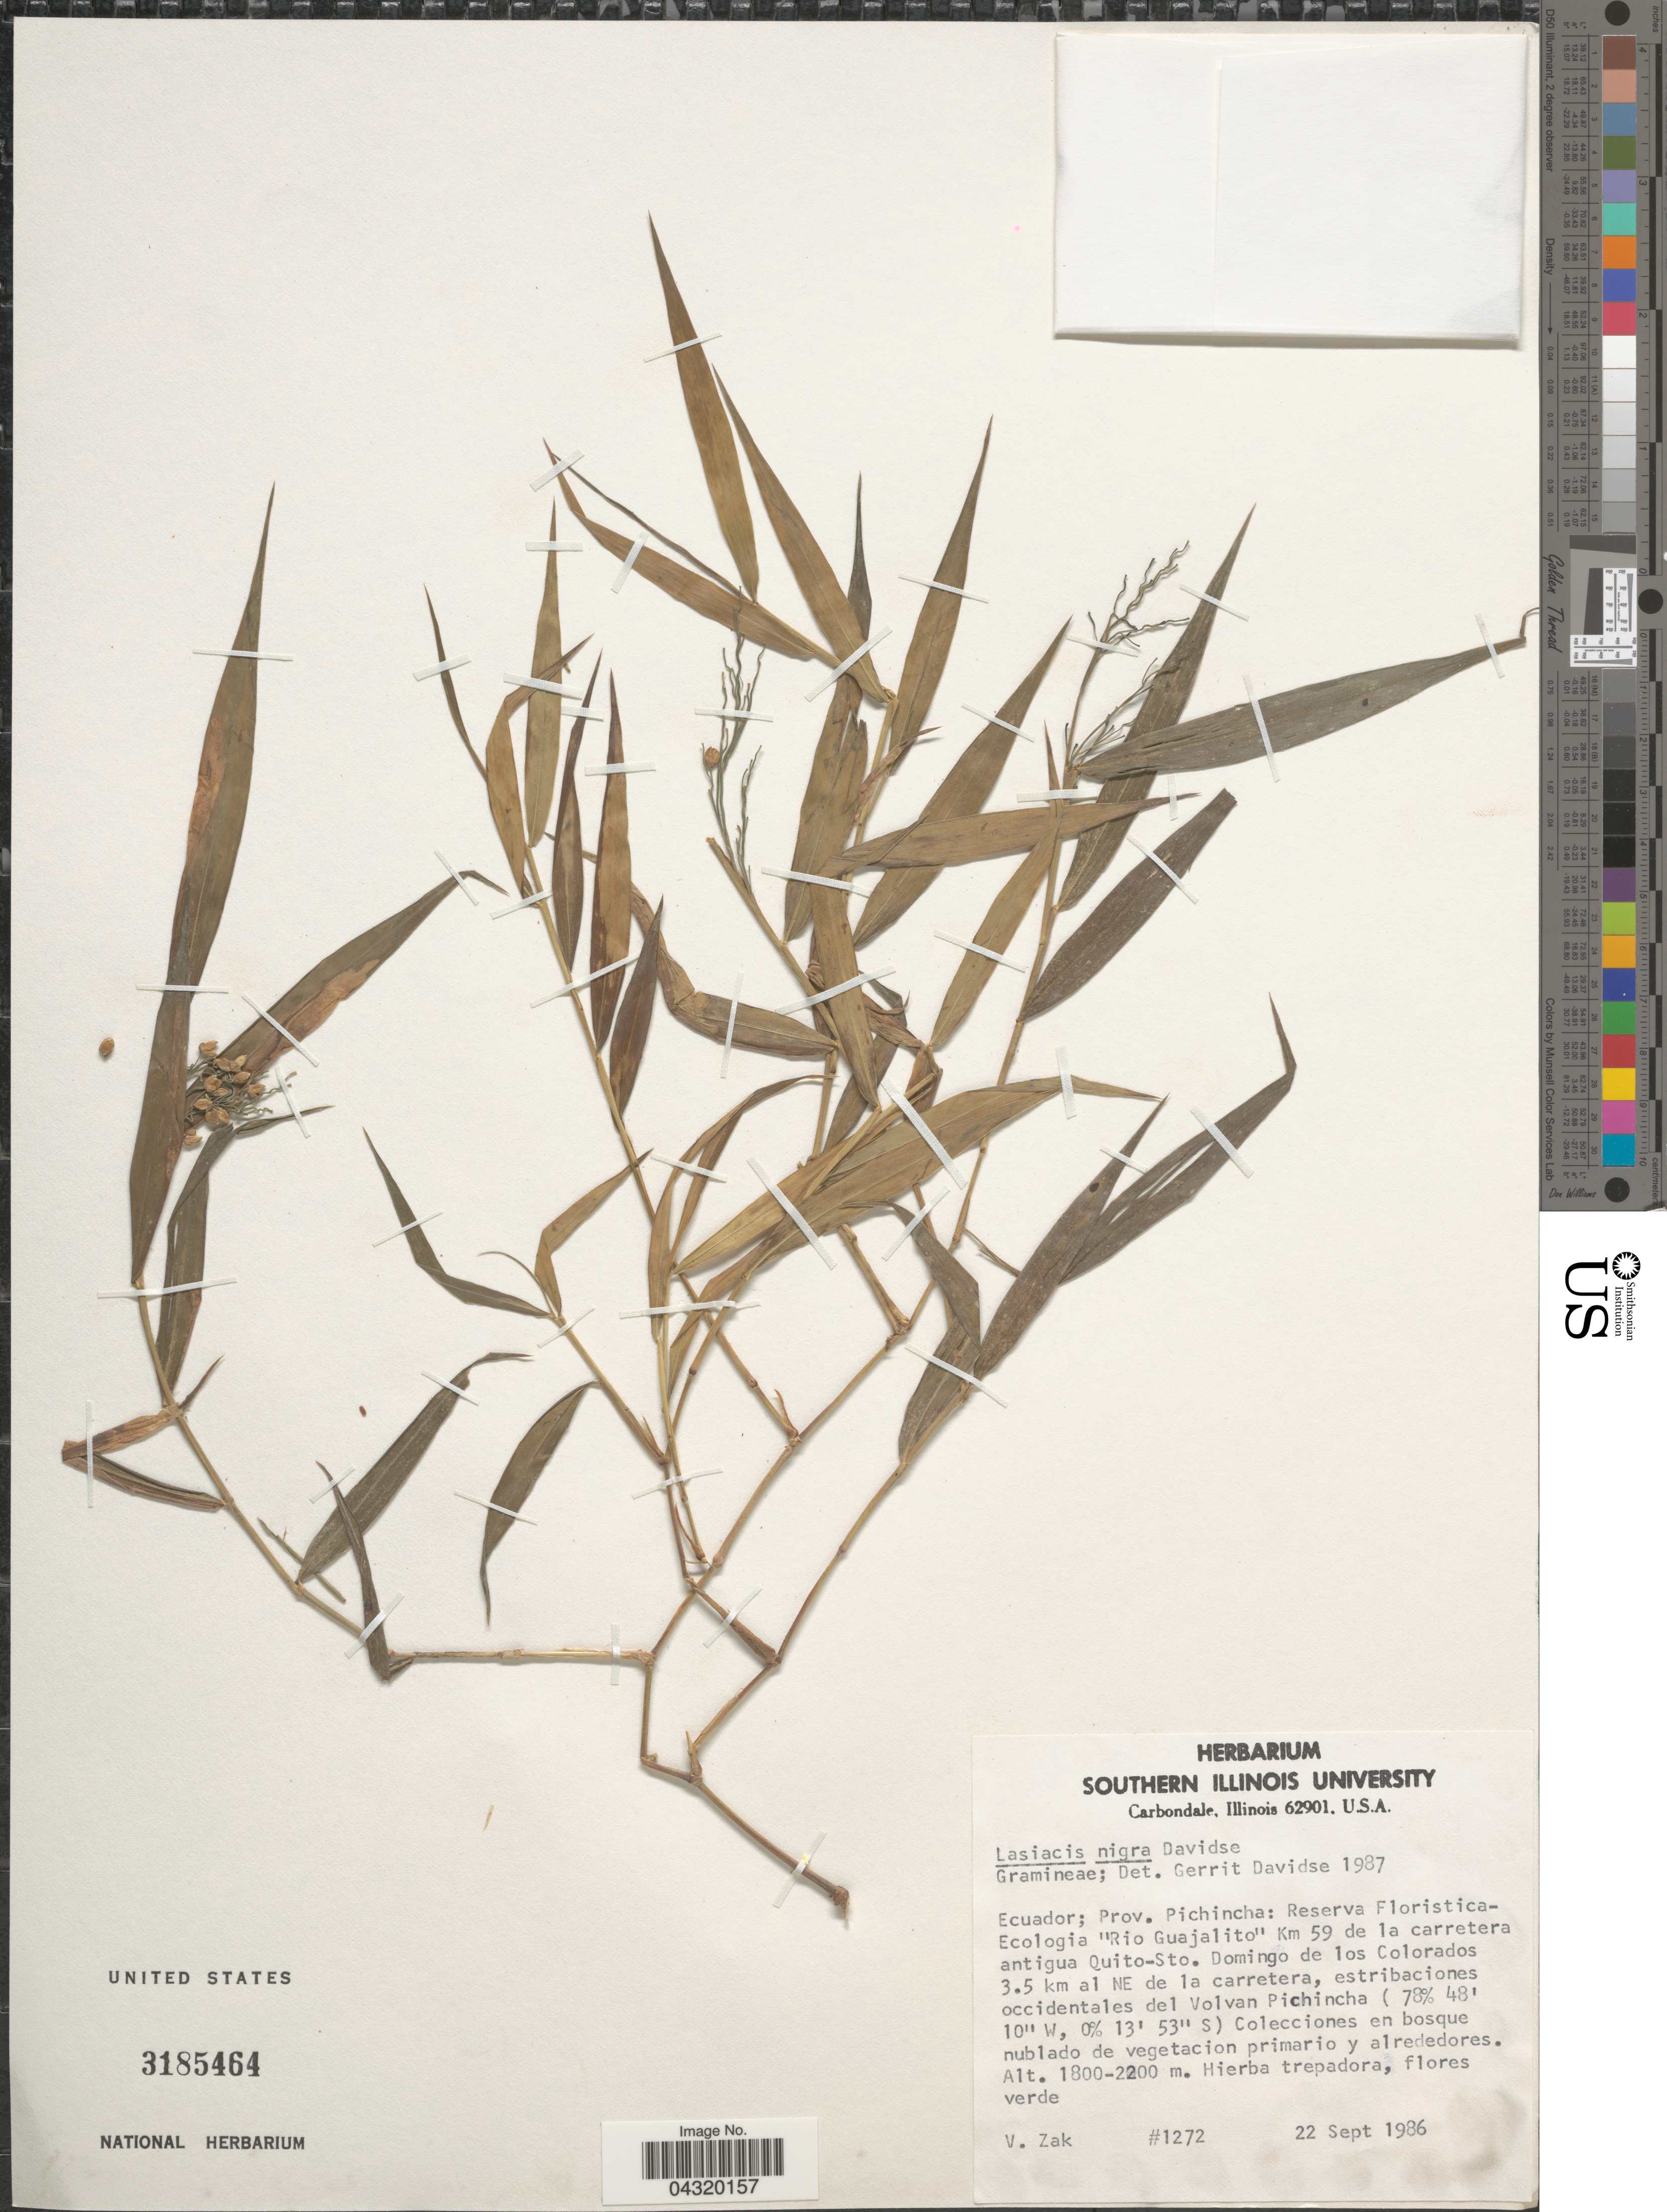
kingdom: Plantae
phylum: Tracheophyta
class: Liliopsida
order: Poales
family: Poaceae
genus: Lasiacis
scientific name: Lasiacis nigra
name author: Davidse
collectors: V. Zak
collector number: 1272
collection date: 1986-09-22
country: Ecuador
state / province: Pichincha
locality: Reserva Floristica-Ecologia "Rio Guajalito" Km 59 de la carretera antigua Quito-Sto. Domingo de los Colorados 3.5 km al NE de la carretera, estribaciones occidentales del volvan Pichincha.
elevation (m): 1800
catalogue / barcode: US 3185464